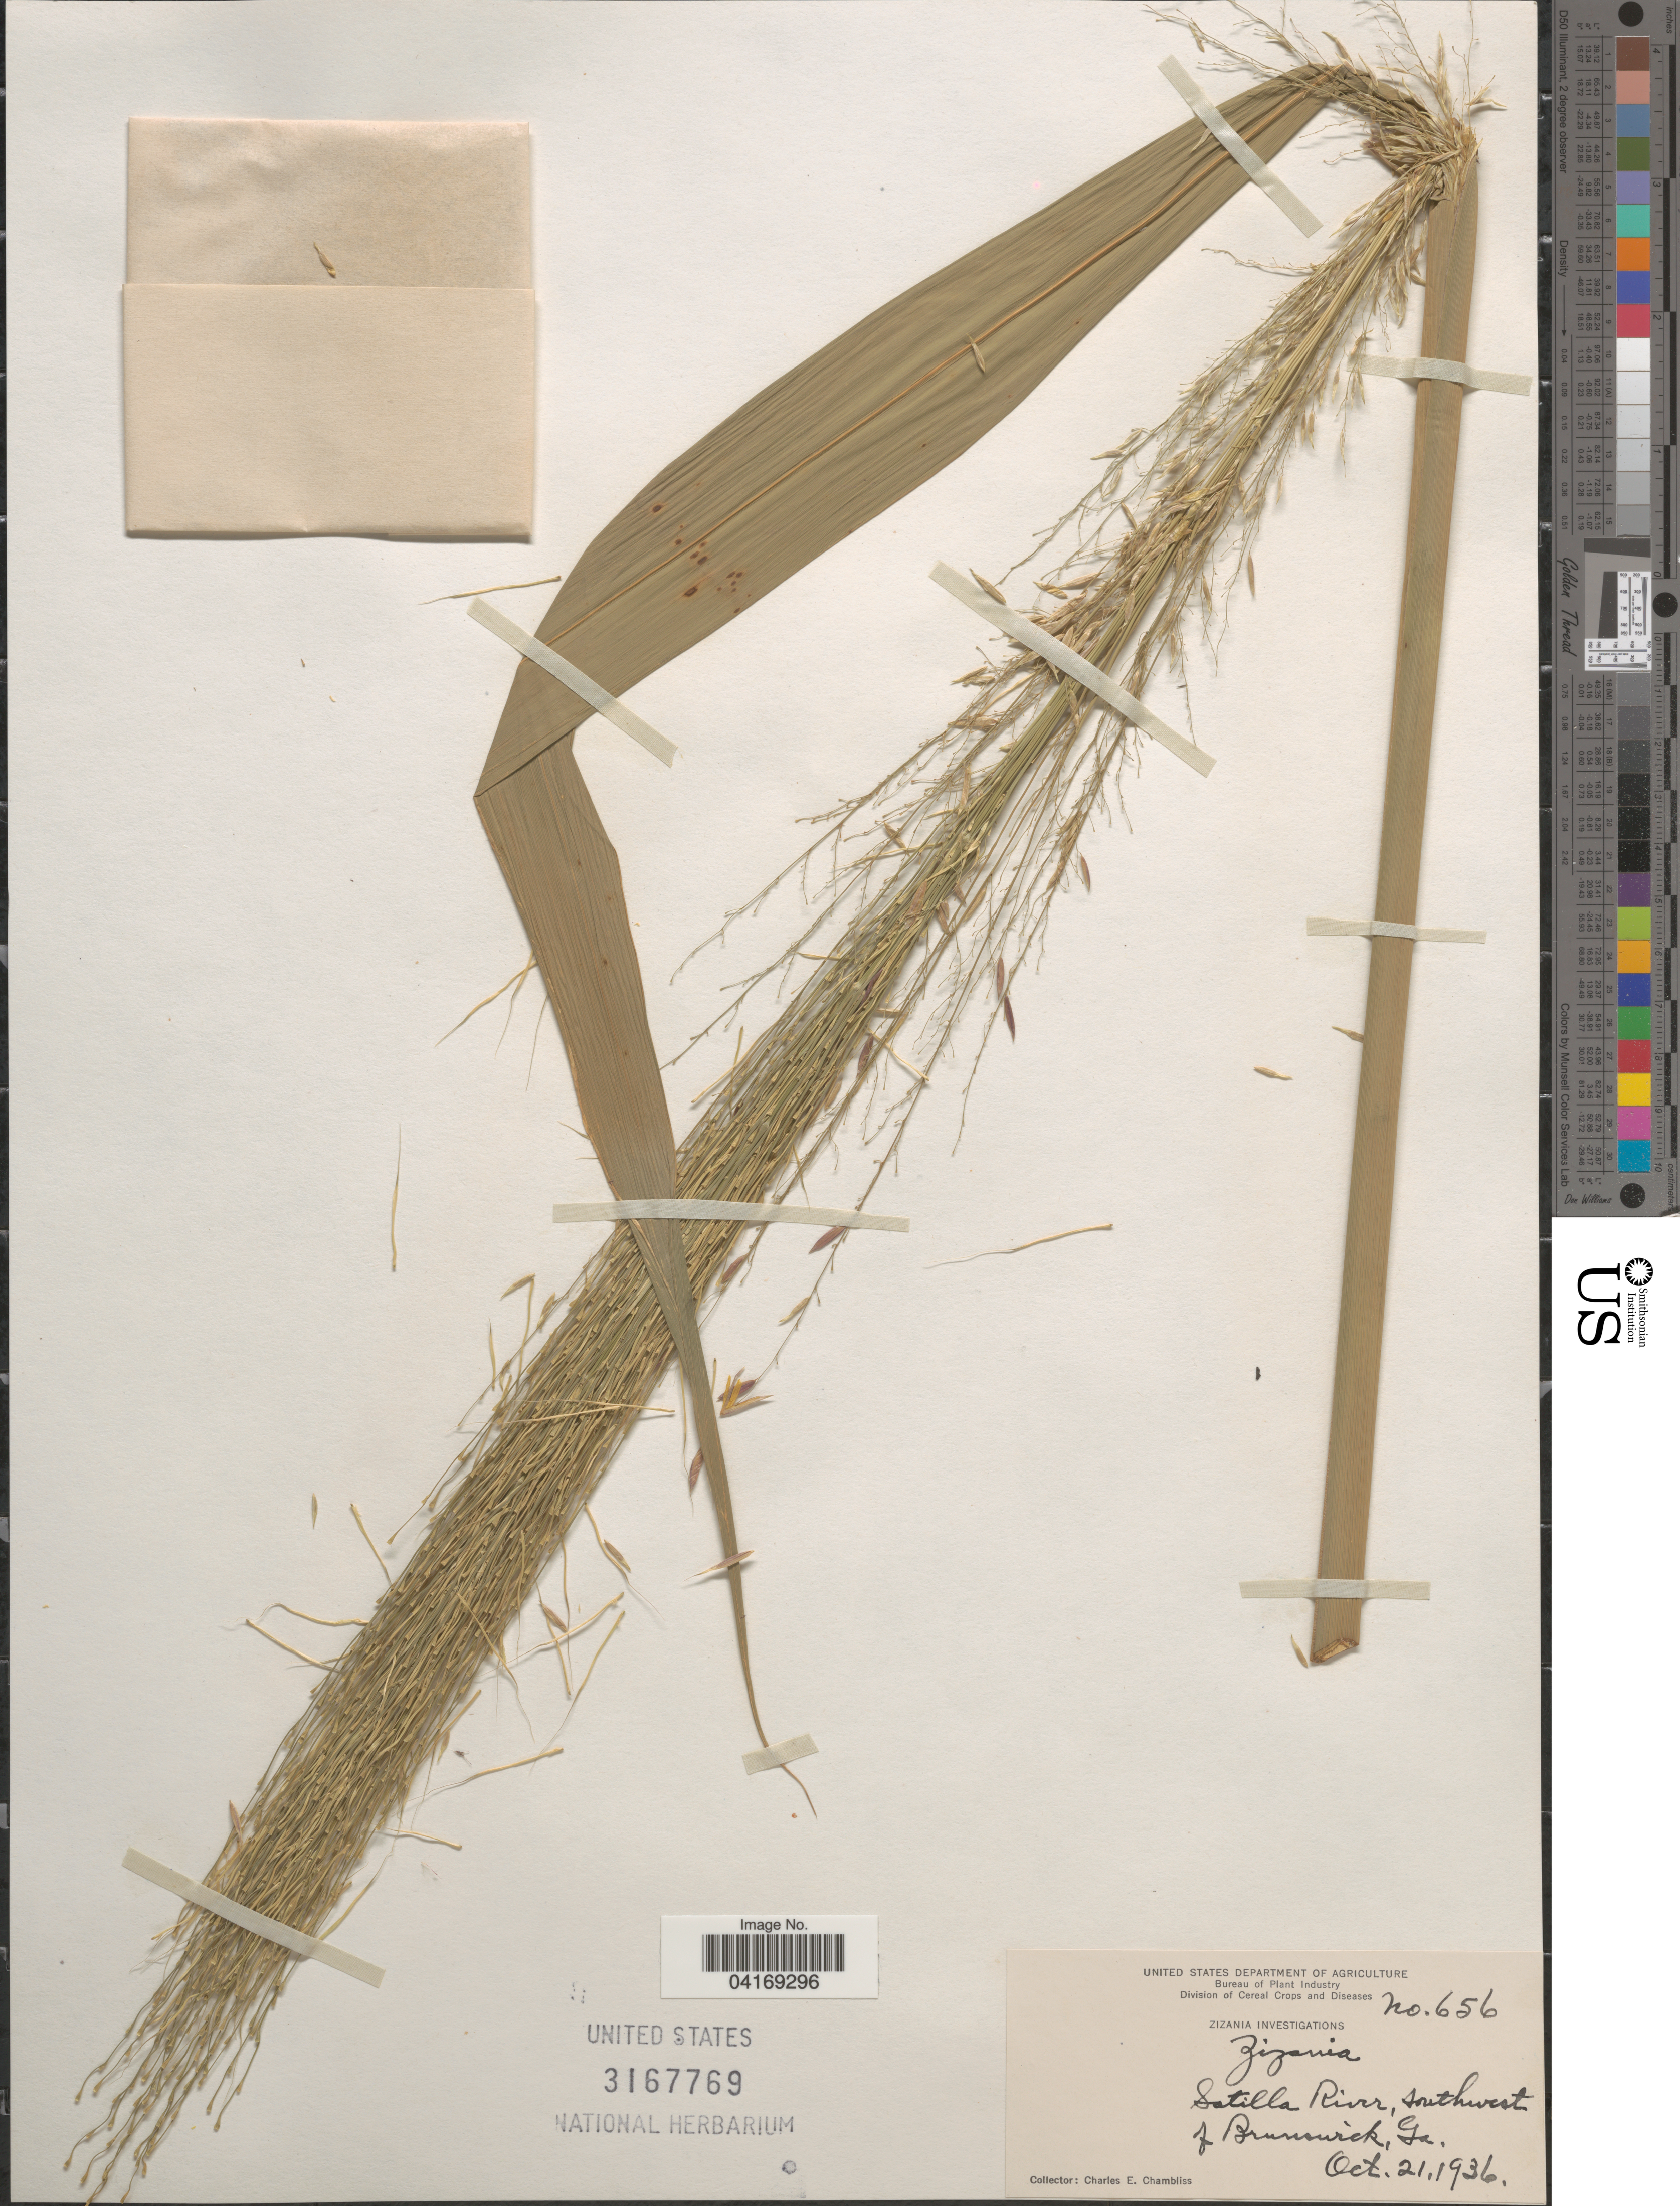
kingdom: Plantae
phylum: Tracheophyta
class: Liliopsida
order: Poales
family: Poaceae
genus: Zizania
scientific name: Zizania sp.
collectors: C. Chambliss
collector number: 656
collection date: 1936-10-21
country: United States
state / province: Georgia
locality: Satilla River, southwest of Brunswick.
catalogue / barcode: US 3167769